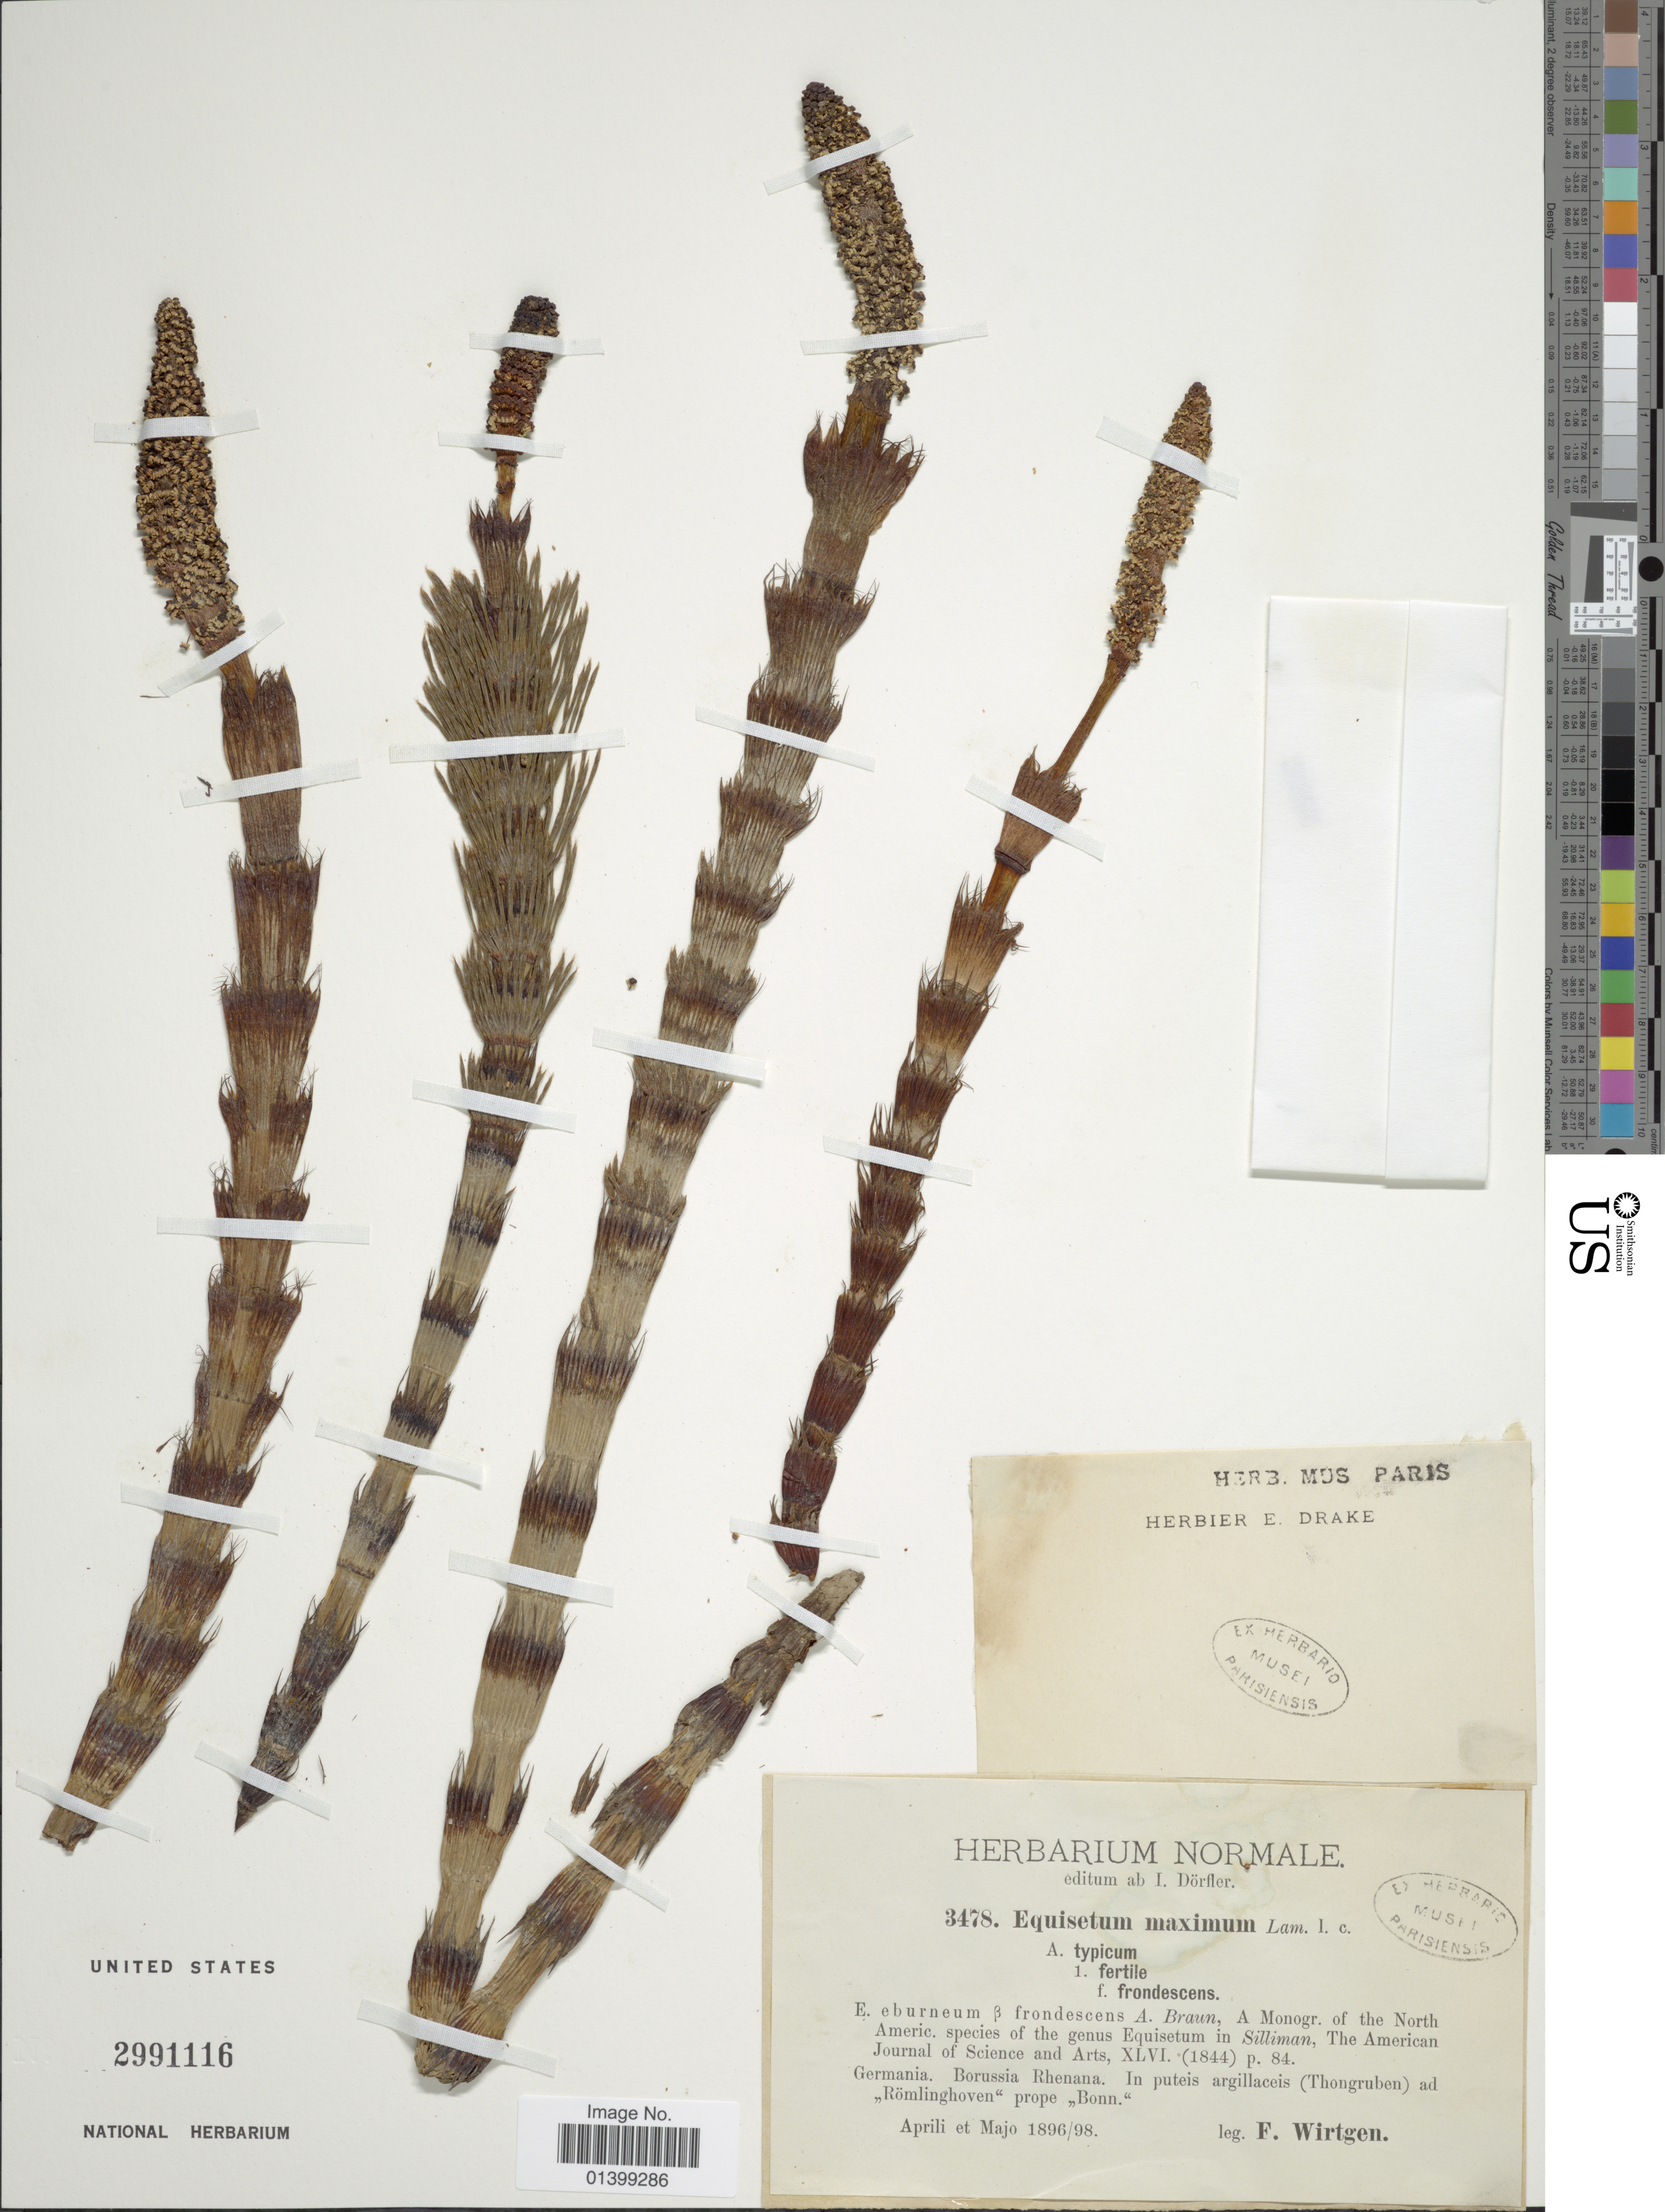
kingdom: Plantae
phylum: Tracheophyta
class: Polypodiopsida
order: Equisetales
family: Equisetaceae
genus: Equisetum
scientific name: Equisetum telmateia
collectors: F. Wirtgen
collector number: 3478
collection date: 1896-04/1898-05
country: Germany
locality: Germania. Borussia Rhenana. In puteis argillaceis (Thongruben) ad ,,Römlinghoven" prope ,,Bonn"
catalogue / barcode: US 2991116